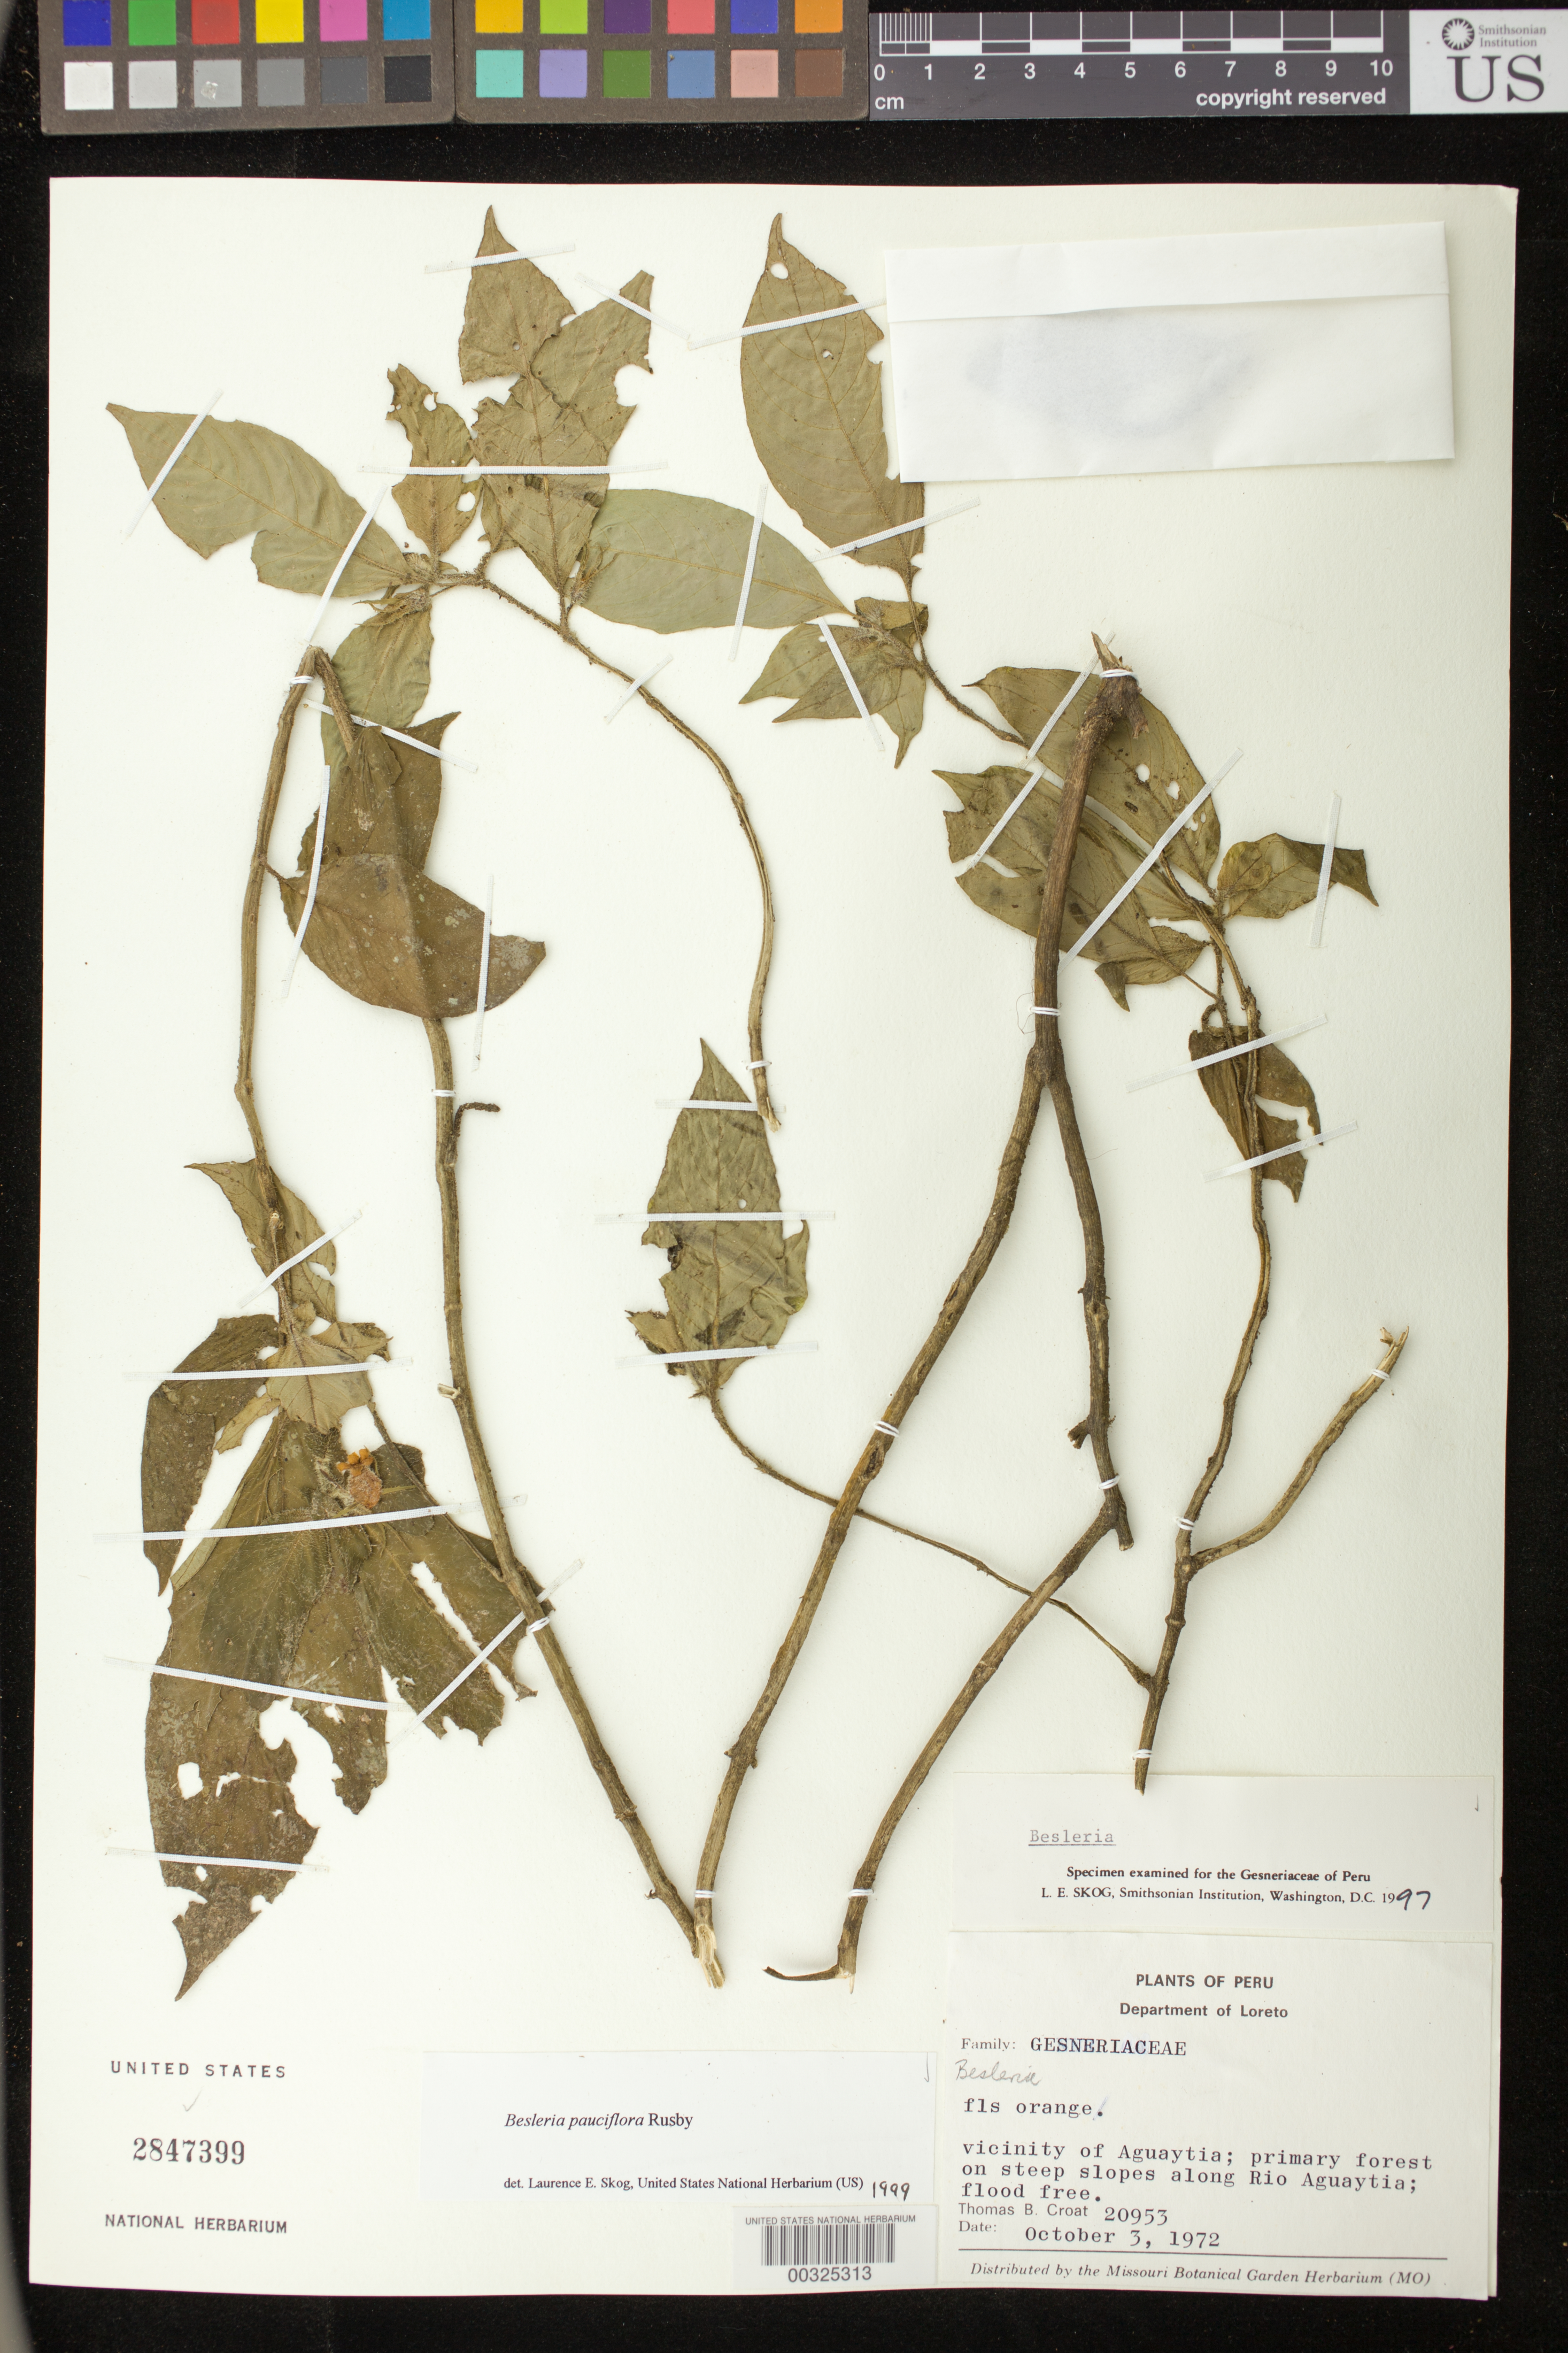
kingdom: Plantae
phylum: Tracheophyta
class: Magnoliopsida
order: Lamiales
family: Gesneriaceae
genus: Besleria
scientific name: Besleria pauciflora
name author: Rusby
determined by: Skog, Laurence E.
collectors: T. B. Croat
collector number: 20953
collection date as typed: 03 Oct 1972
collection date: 1972-10-03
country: Peru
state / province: Loreto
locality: Vicinity of Aguaytia, along Rio Aguaytia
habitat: Primary forest on steep slopes [along river]; flood free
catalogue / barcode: US 2847399